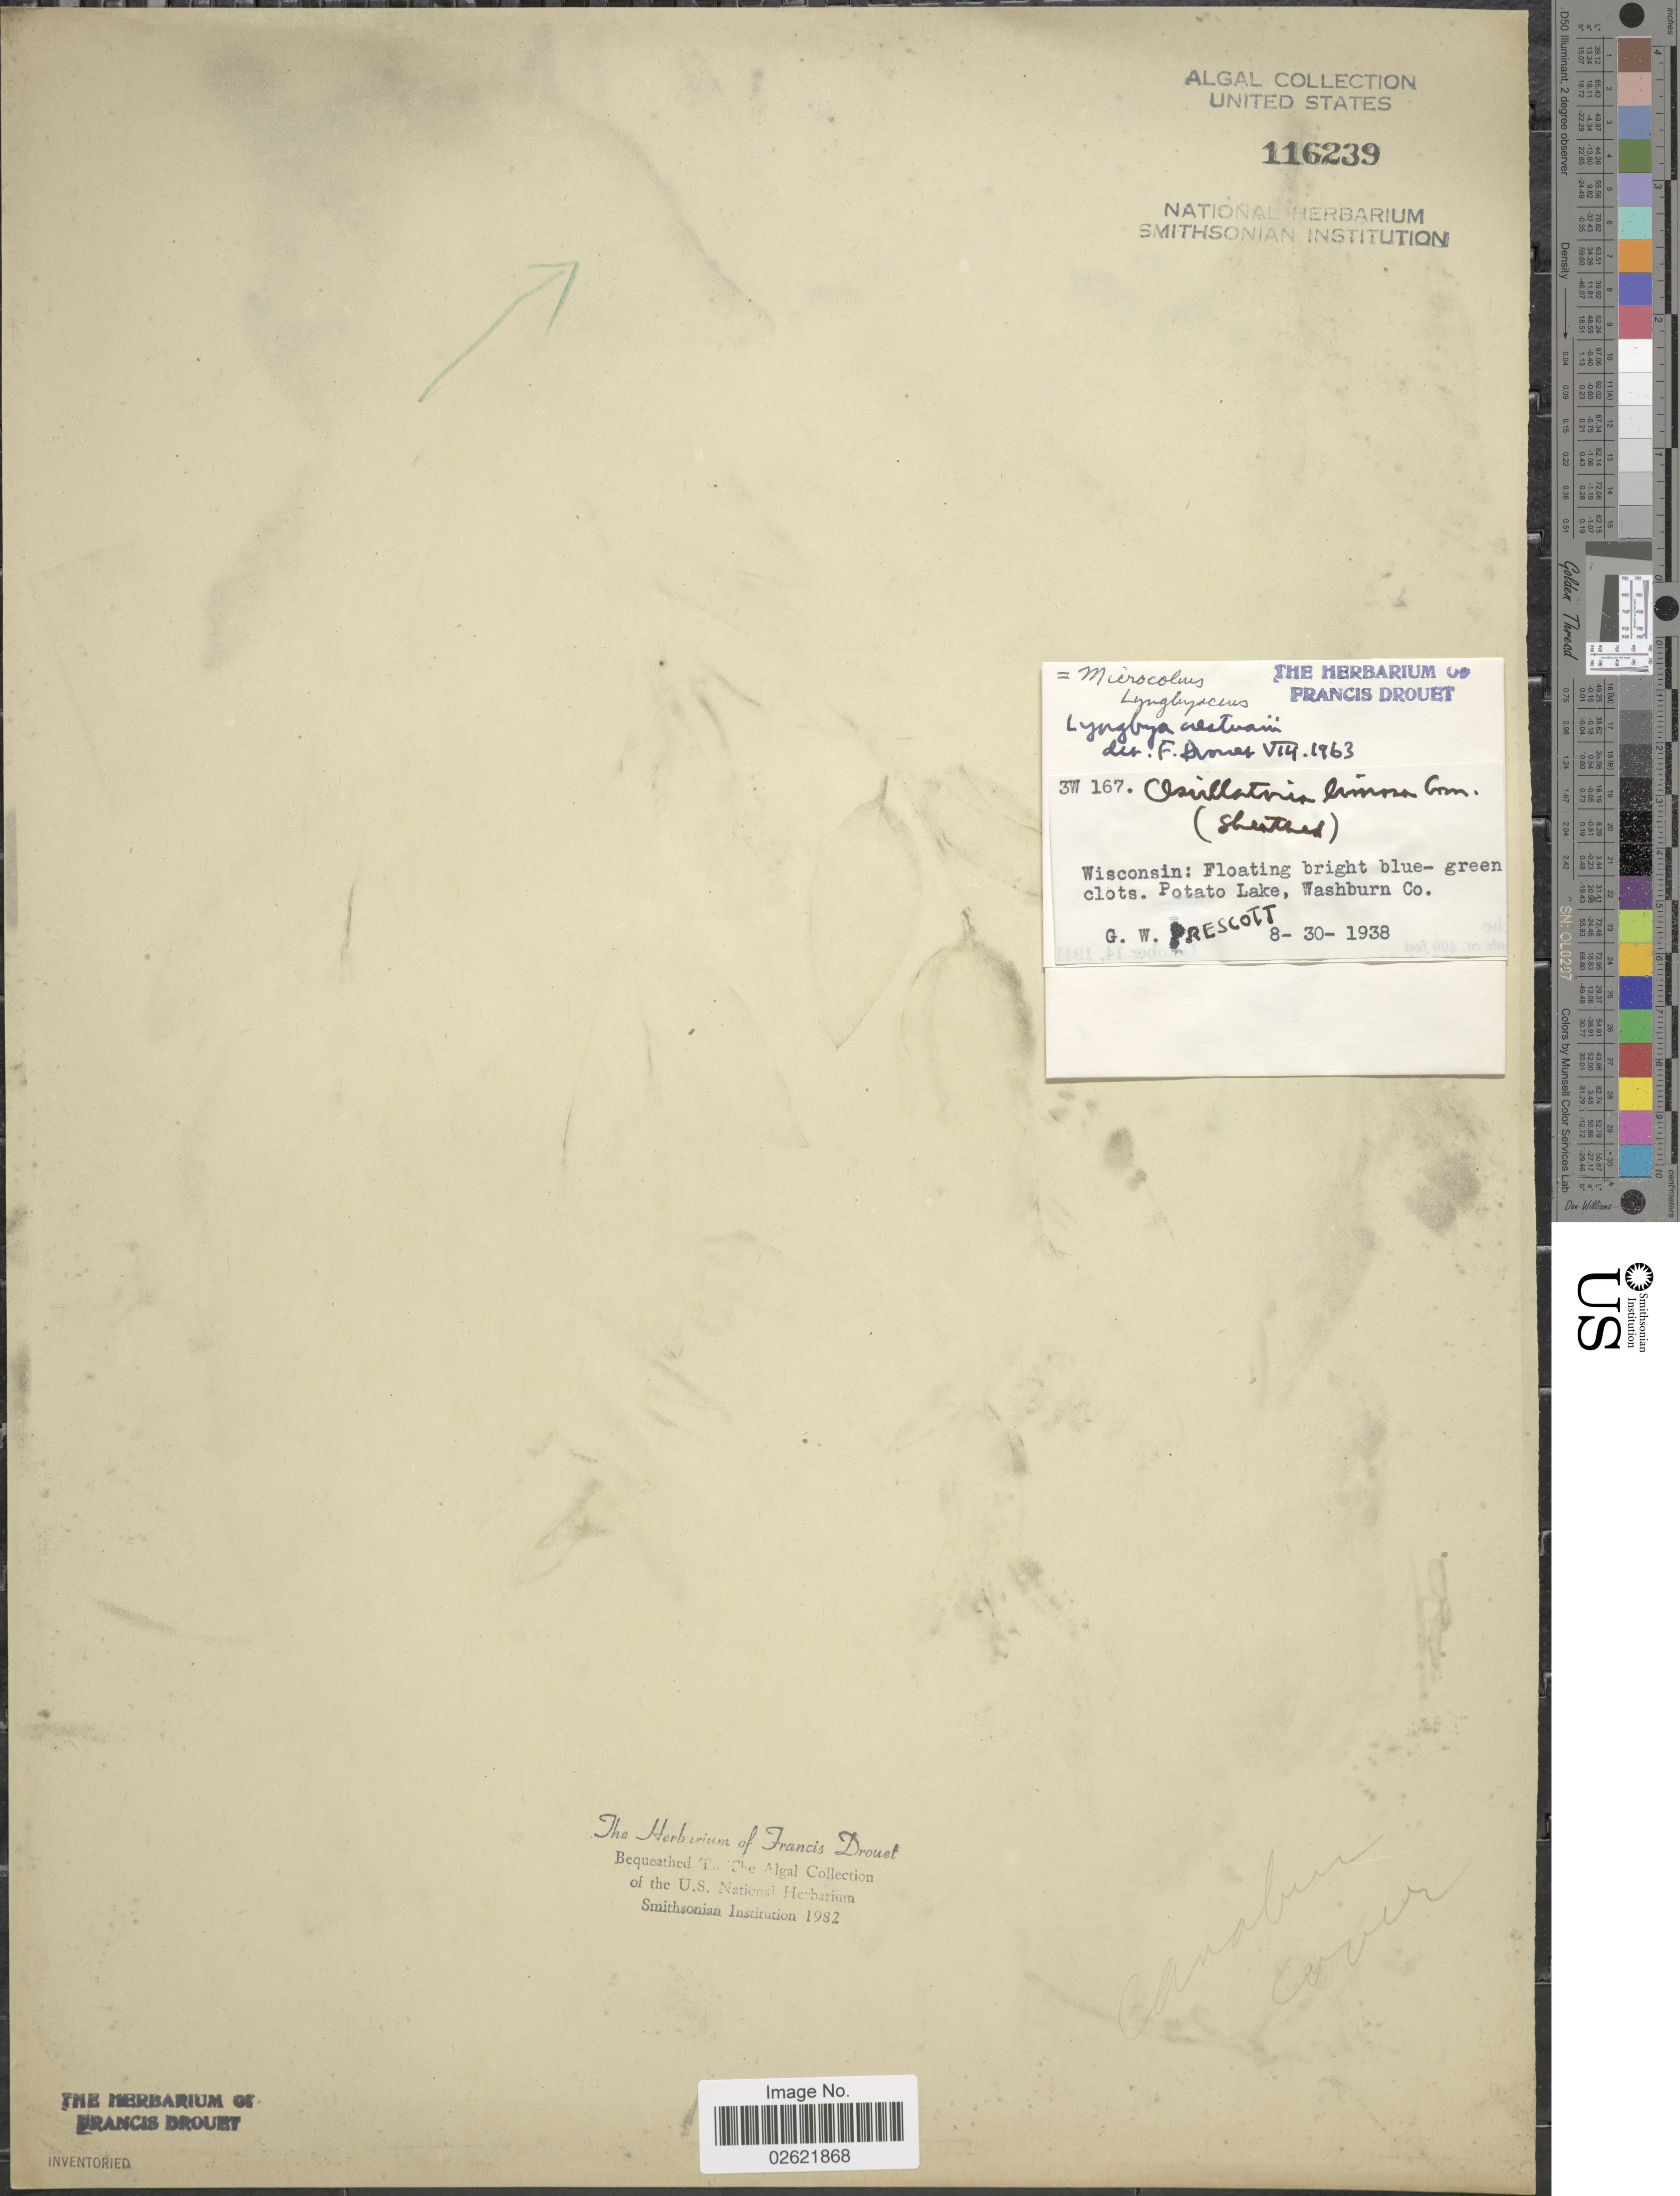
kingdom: Bacteria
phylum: Cyanobacteria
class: Cyanobacteriia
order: Cyanobacteriales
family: Microcoleaceae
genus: Microcoleus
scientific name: Microcoleus lyngbyaceus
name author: Kütz. ex Forti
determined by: Drouet, F. E.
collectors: G. Prescott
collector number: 3w167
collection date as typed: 30 Aug 1938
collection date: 1938-08-30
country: United States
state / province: Wisconsin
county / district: Washburn County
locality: Potato Lake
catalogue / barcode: US 116239